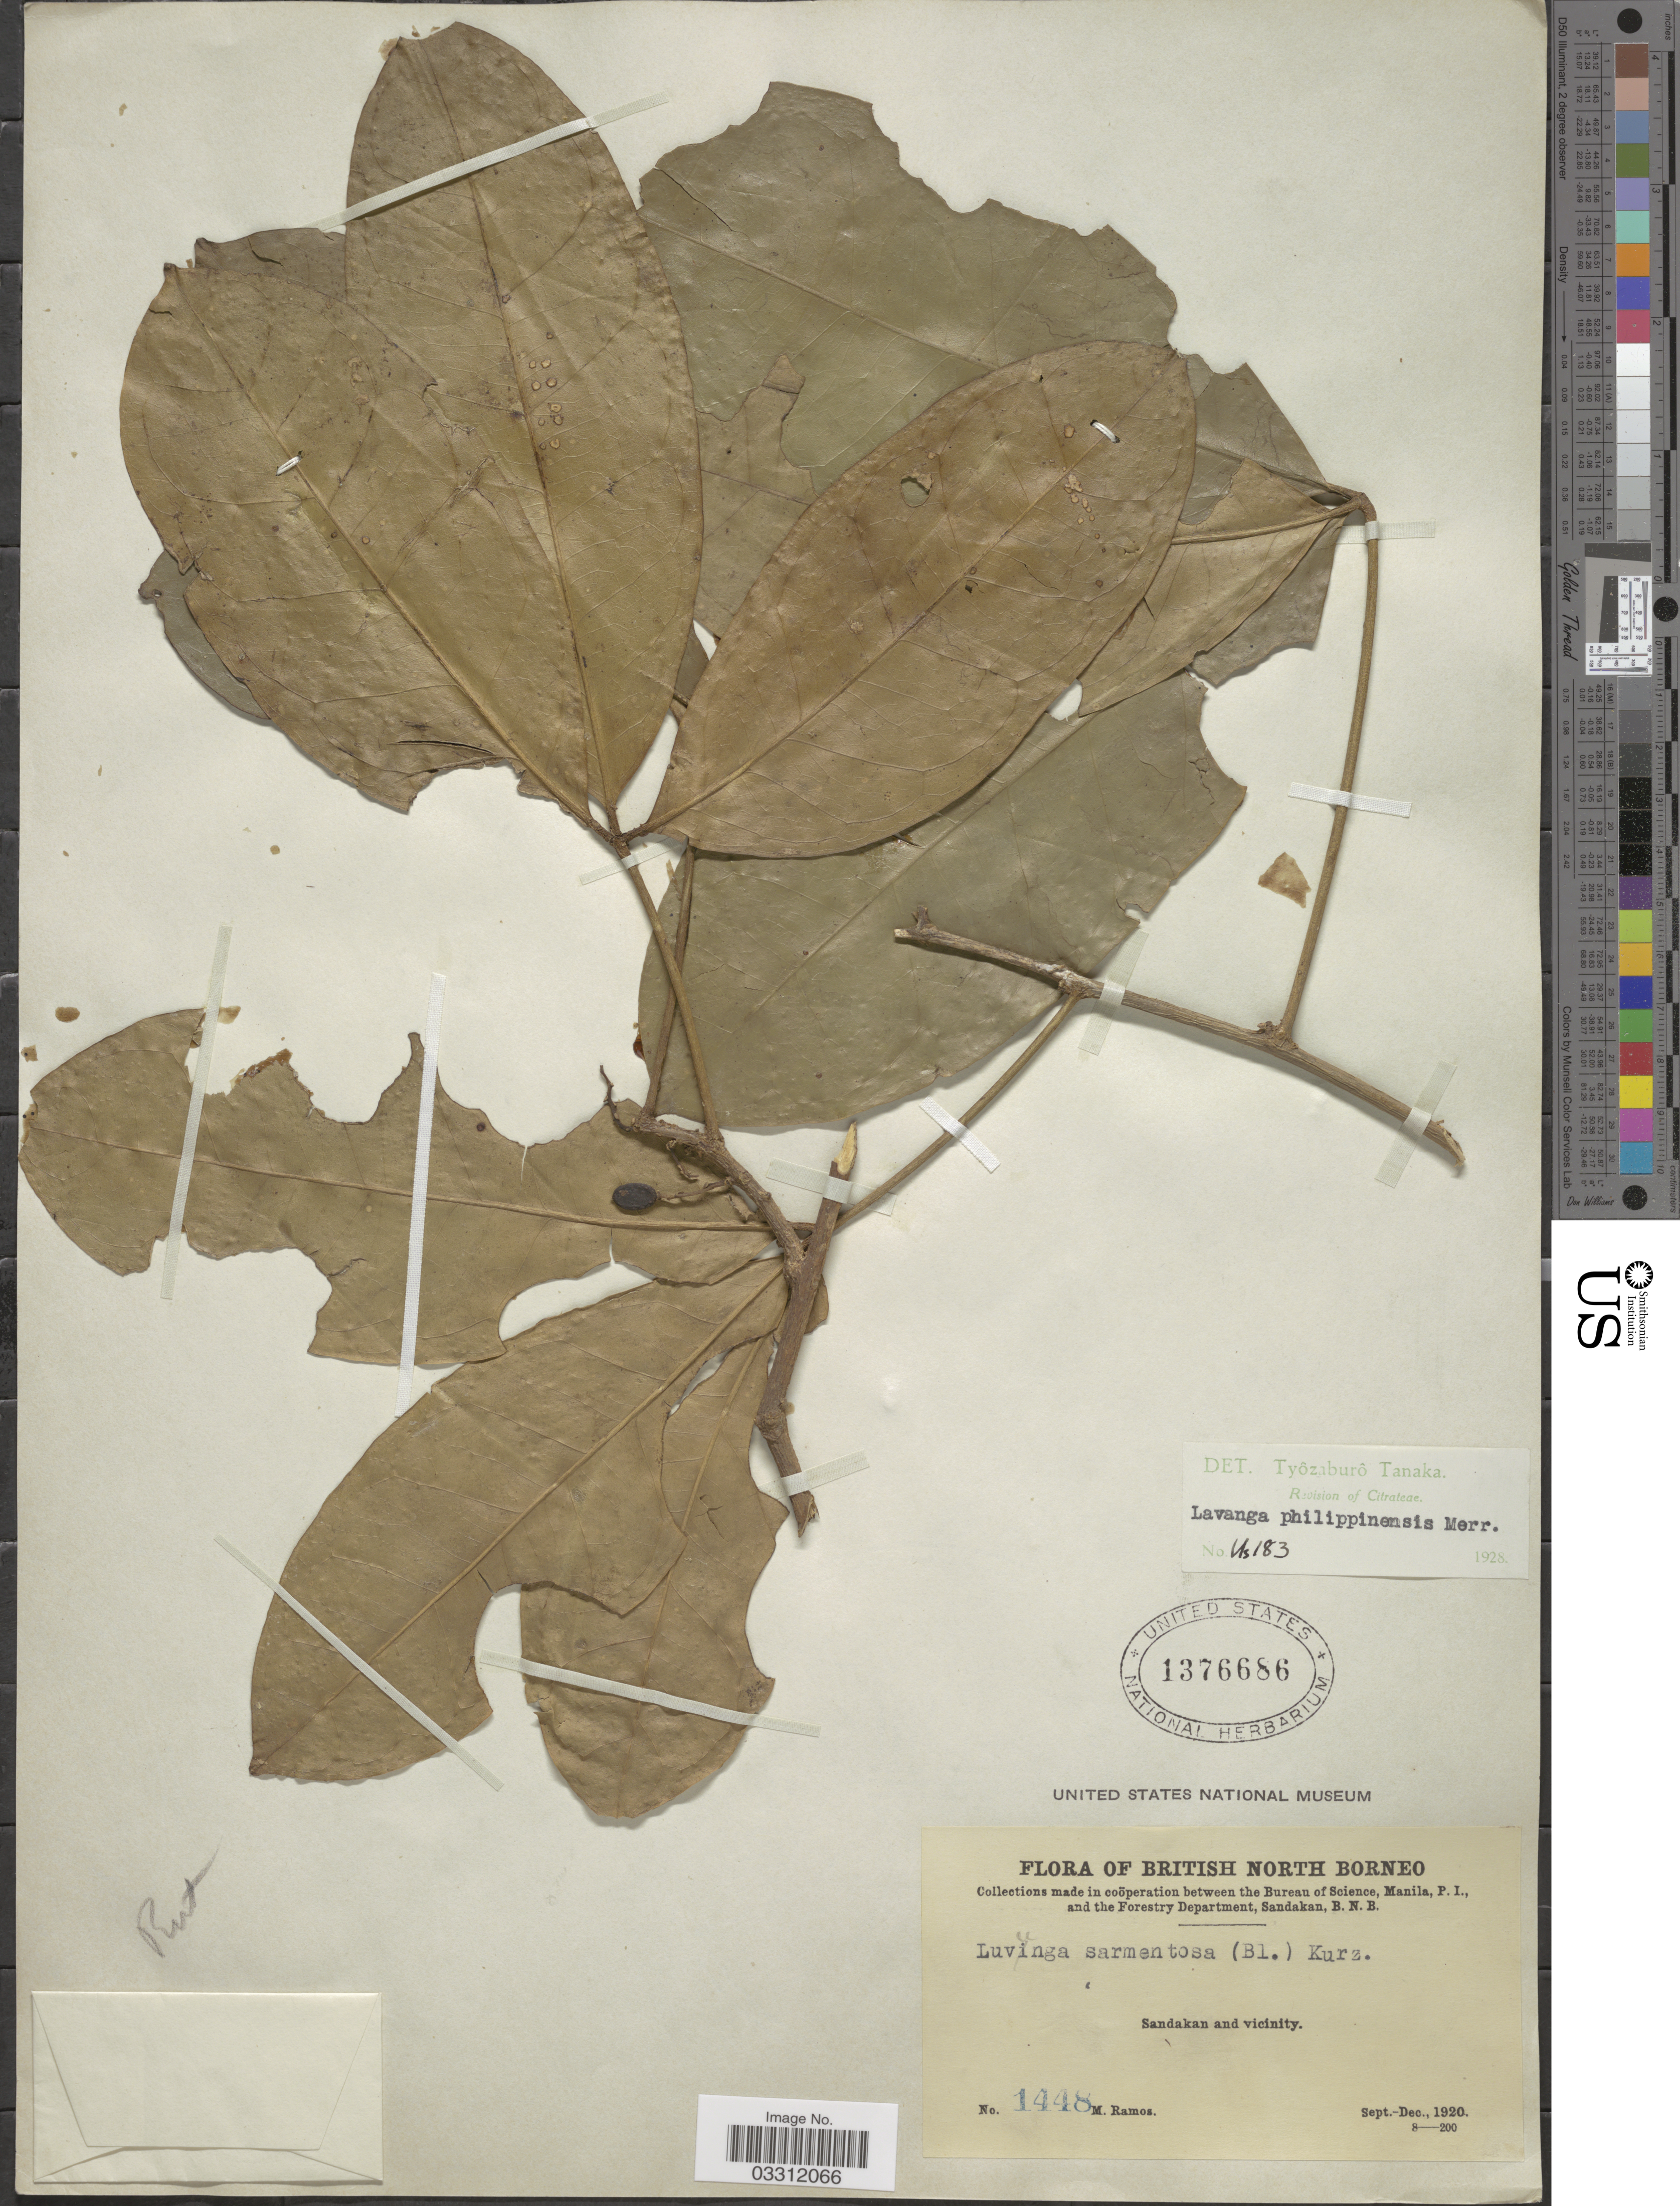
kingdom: Plantae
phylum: Tracheophyta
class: Magnoliopsida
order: Sapindales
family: Rutaceae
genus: Luvunga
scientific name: Luvunga philippinensis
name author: Merr.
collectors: M. Ramos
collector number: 1448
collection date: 1920-09/1920-12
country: Malaysia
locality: British North Borneo, Sandakan and vicinity.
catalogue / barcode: US 1376686